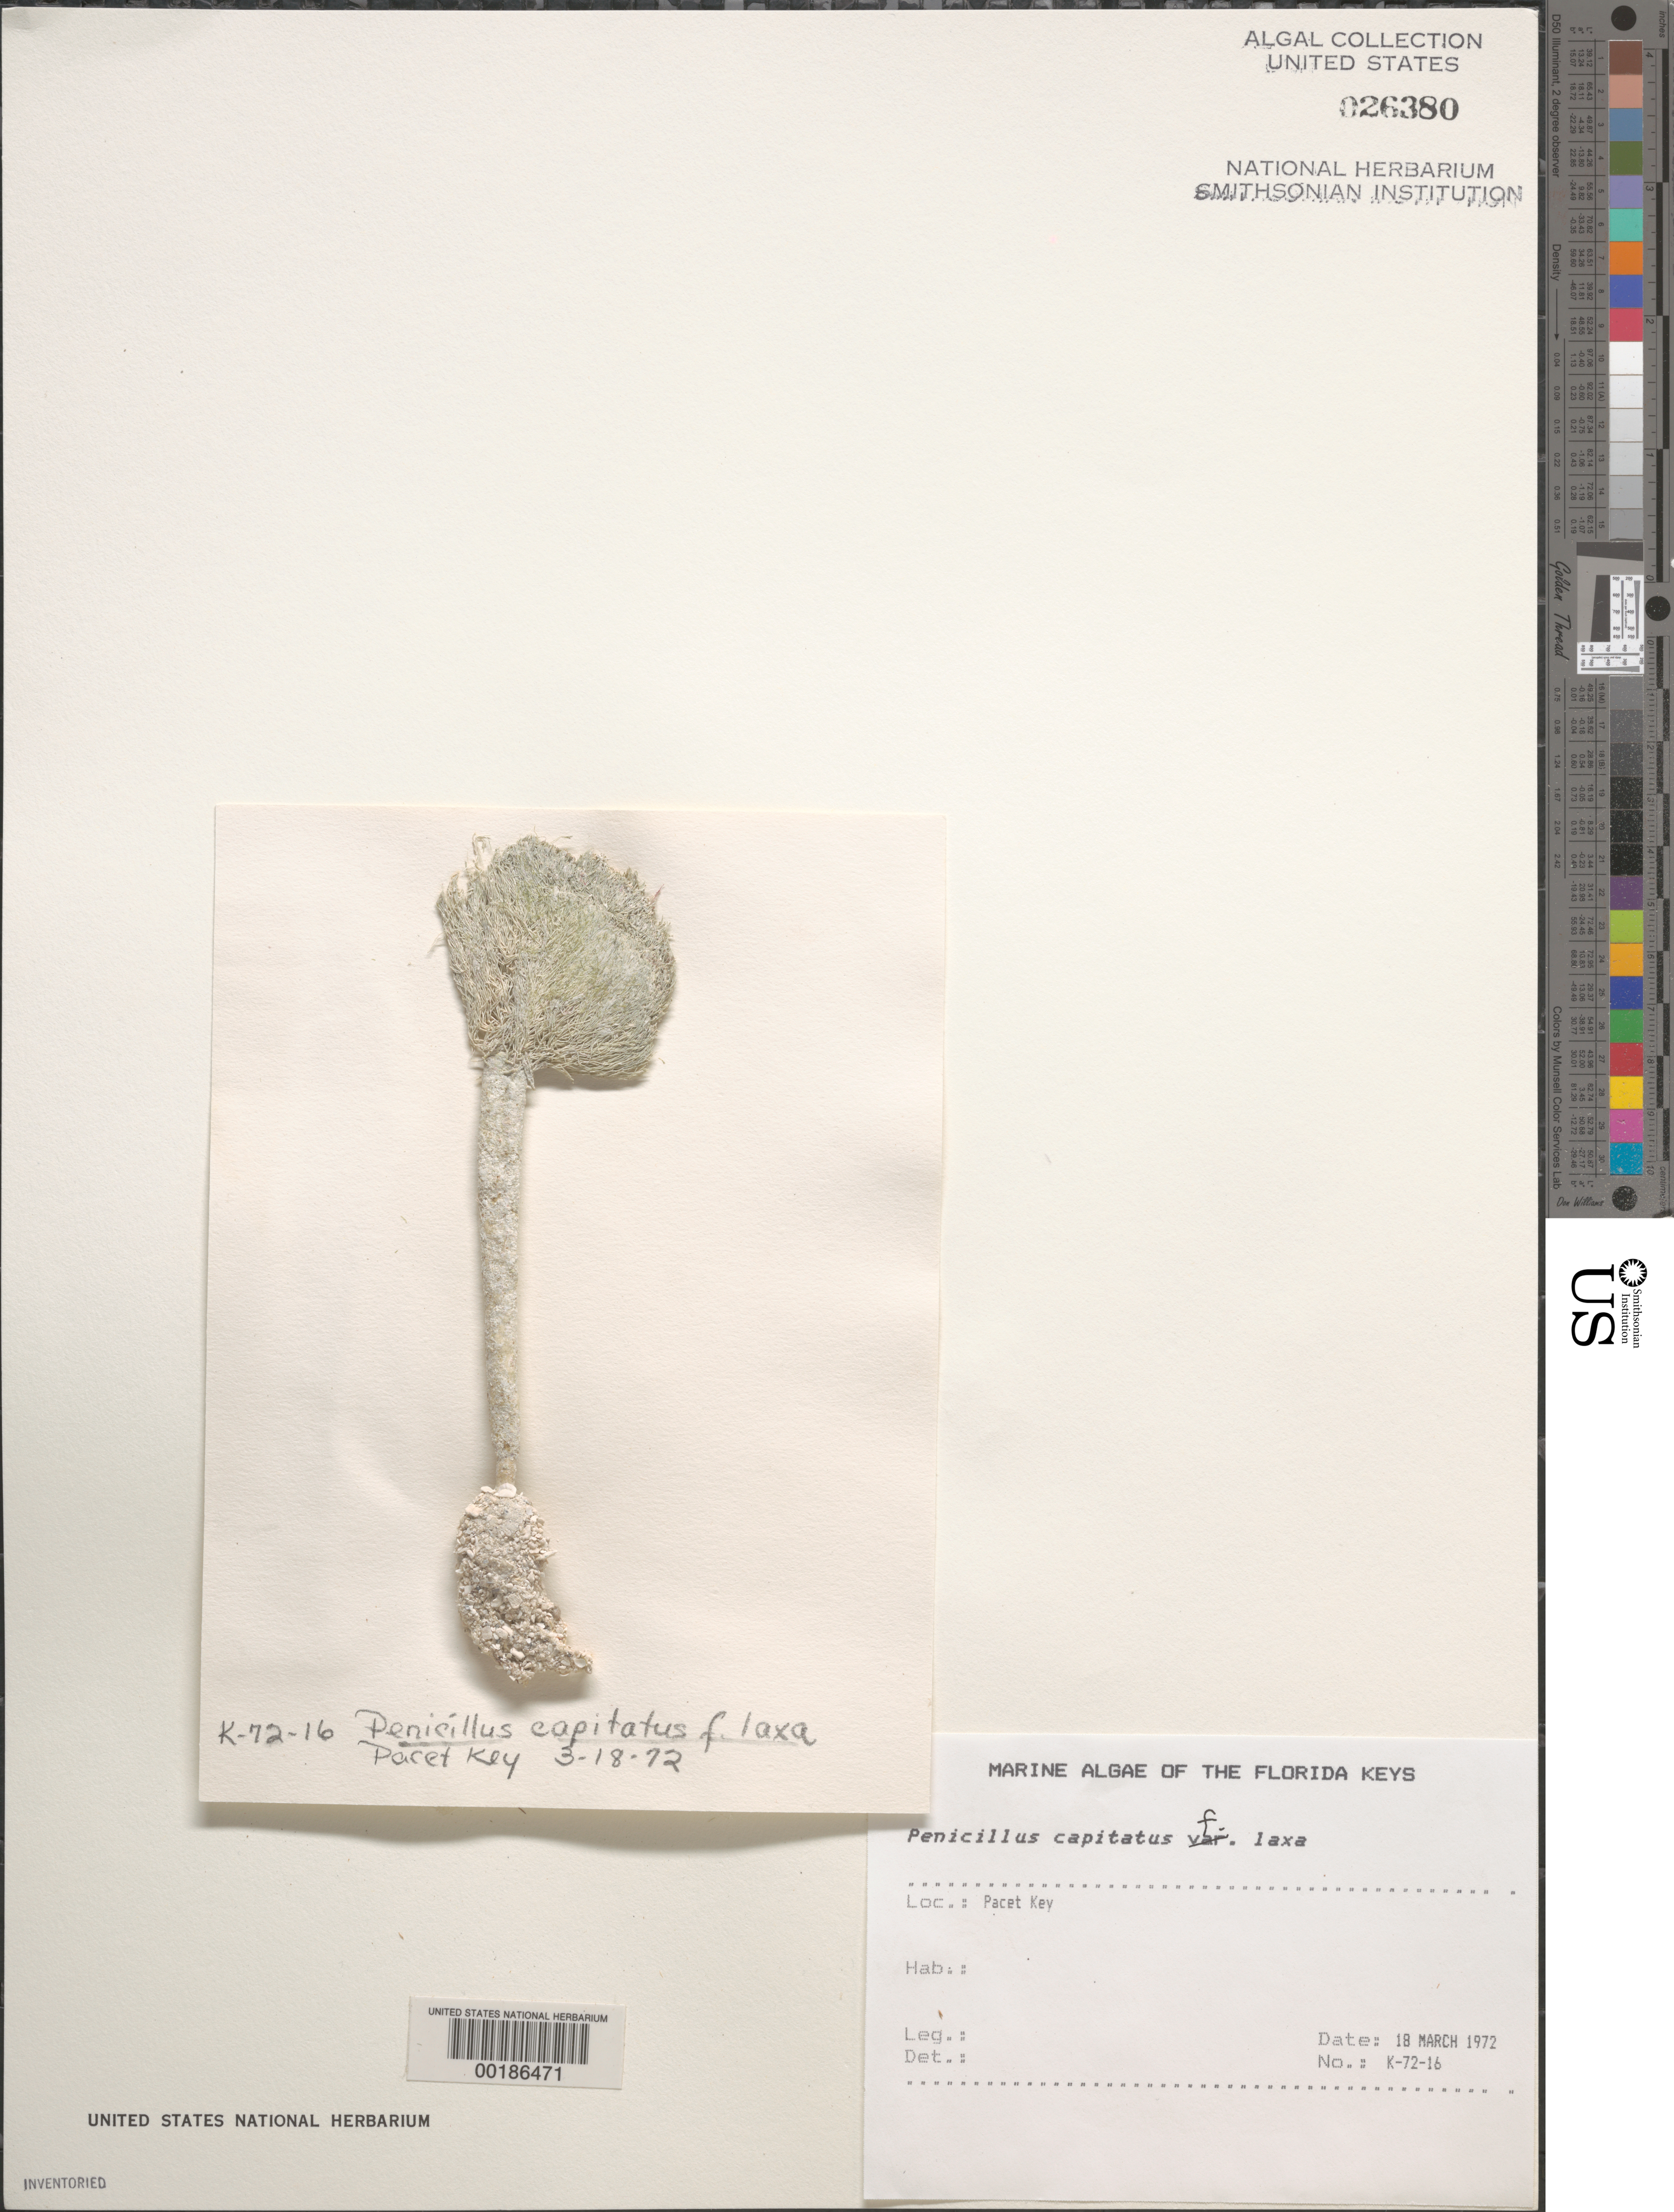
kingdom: Plantae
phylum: Chlorophyta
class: Ulvophyceae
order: Bryopsidales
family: Udoteaceae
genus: Penicillus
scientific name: Penicillus capitatus f. laxa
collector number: K-72-16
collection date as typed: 18 Mar 1972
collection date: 1972-03-18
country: United States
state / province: Florida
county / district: Monroe County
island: Pacet Key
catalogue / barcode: US 26380